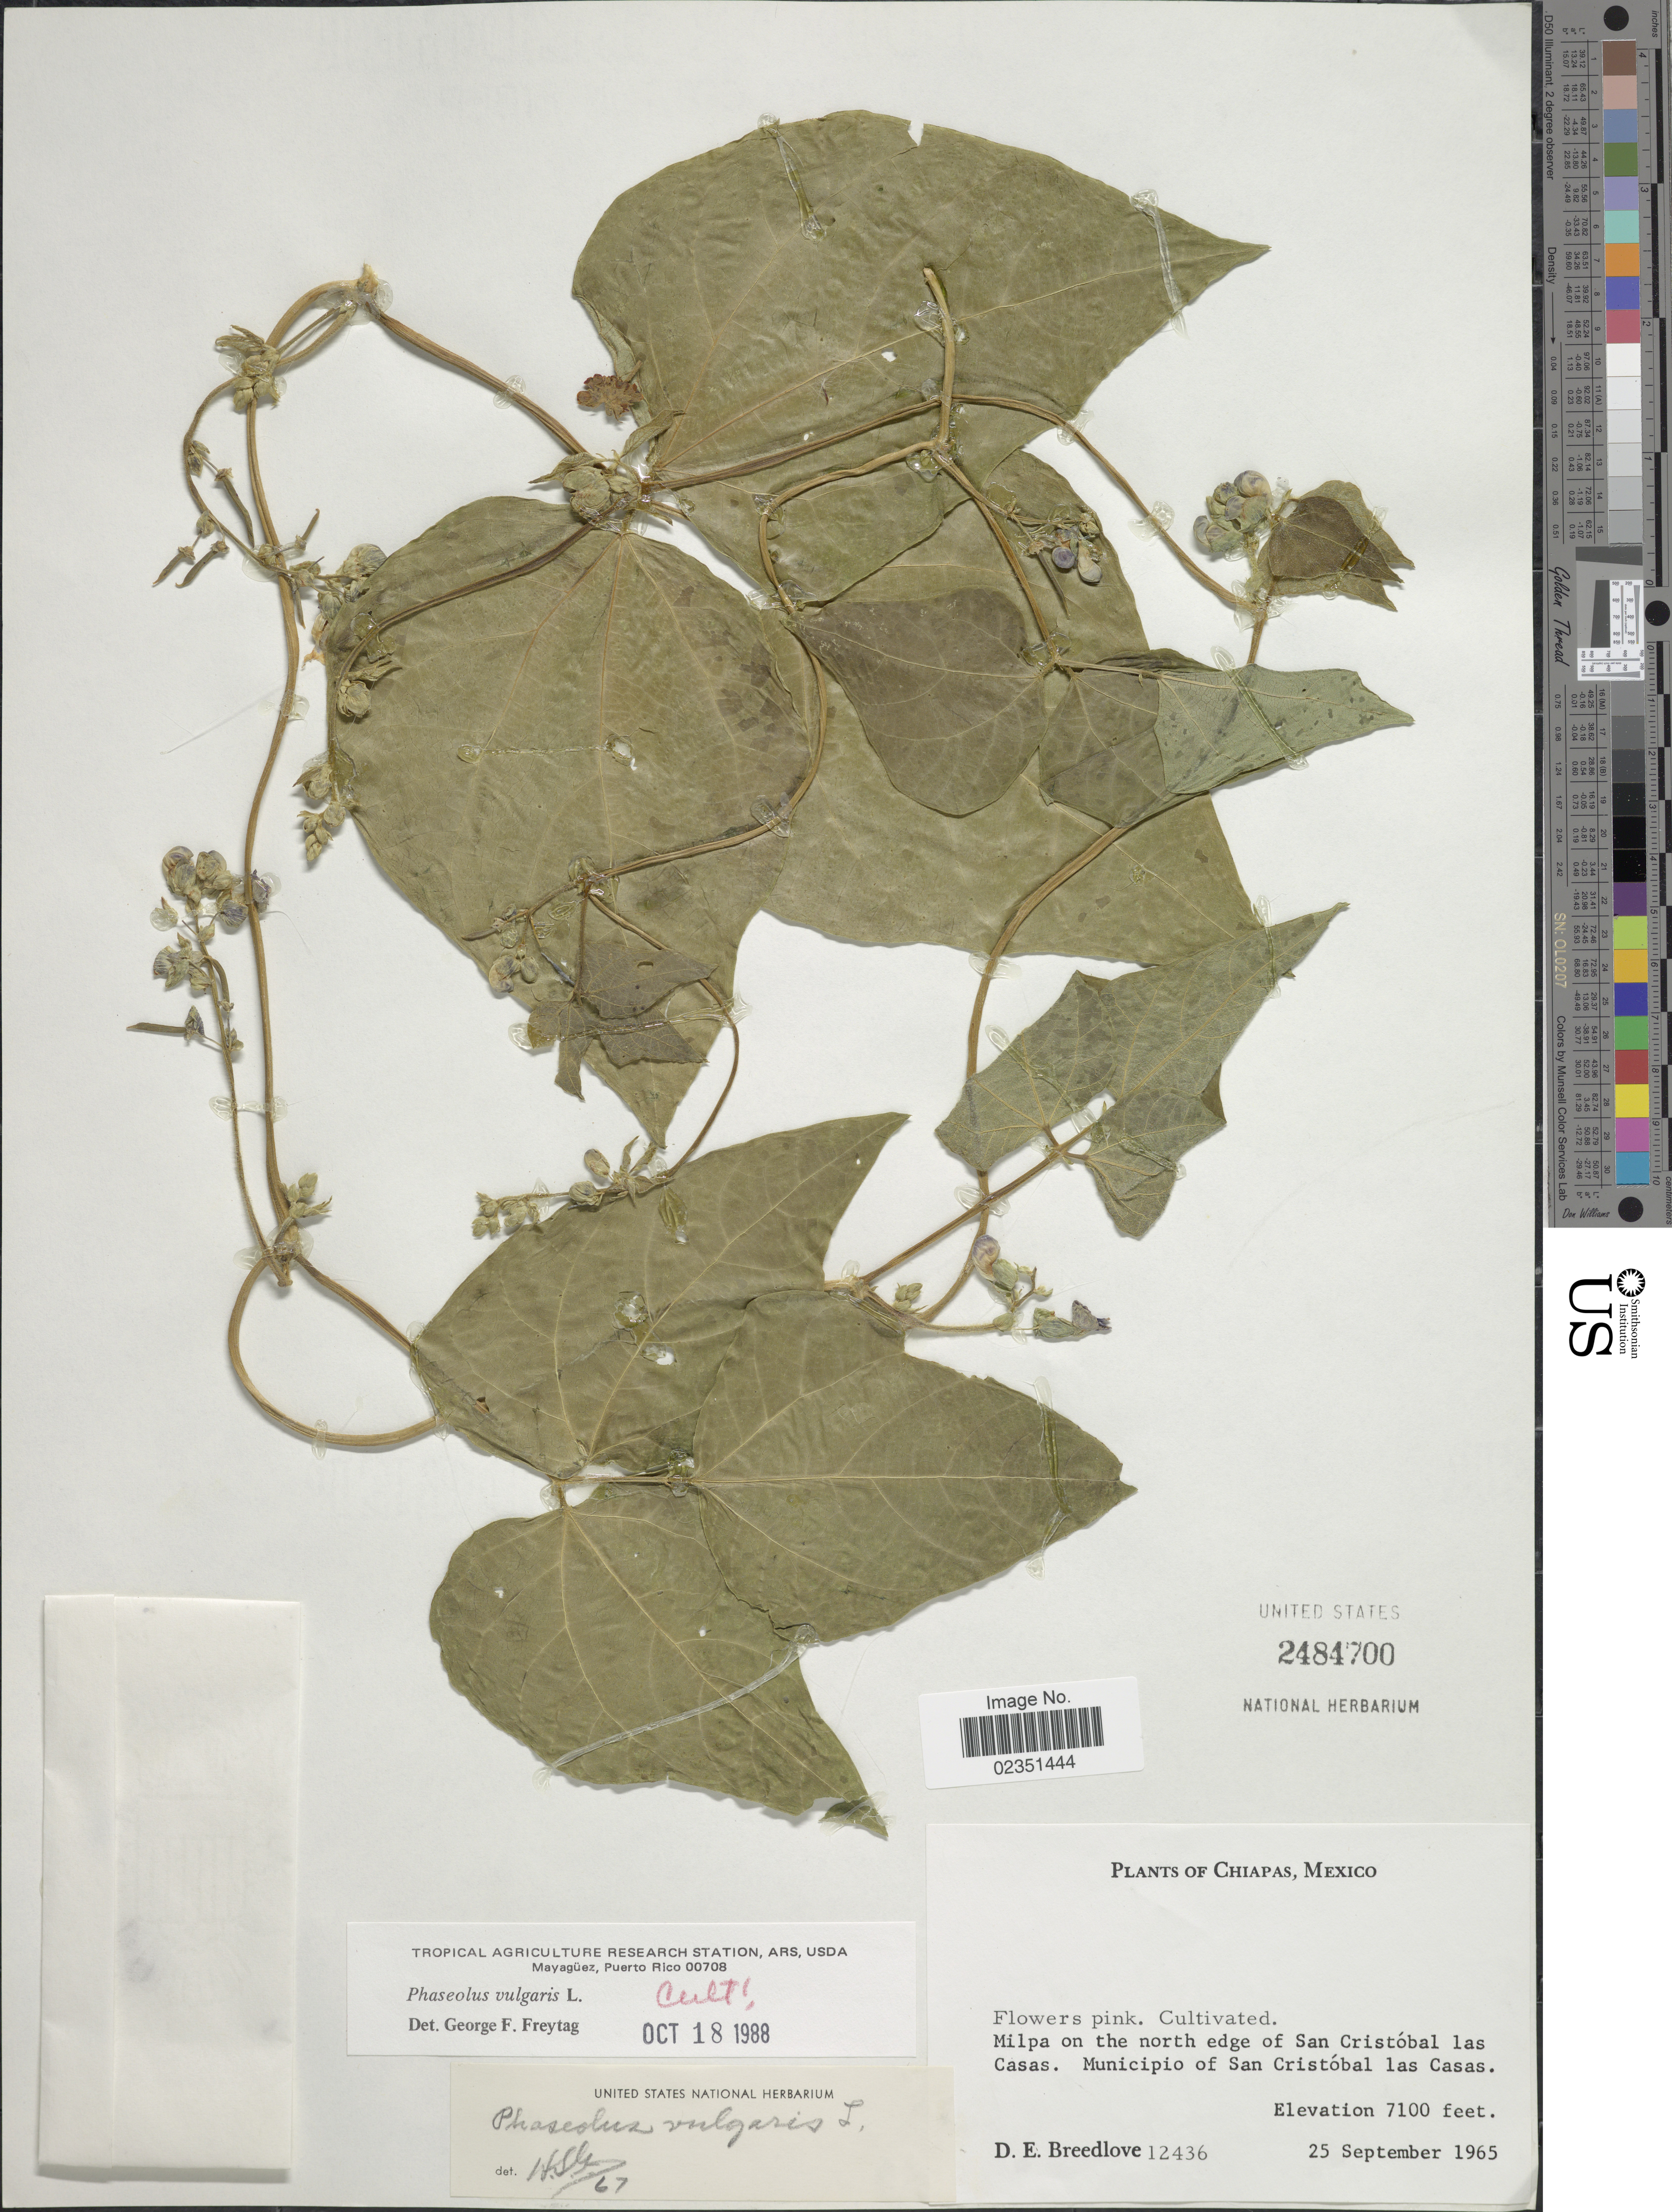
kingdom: Plantae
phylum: Tracheophyta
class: Magnoliopsida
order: Fabales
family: Fabaceae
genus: Phaseolus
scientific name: Phaseolus vulgaris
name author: L.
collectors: D. E. Breedlove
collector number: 12436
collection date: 1965-09-25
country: Mexico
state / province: Chiapas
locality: Milpa on the edge of San Cristobal las Casas. Municipio of San Cristobal las casas.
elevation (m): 2164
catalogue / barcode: US 2484700